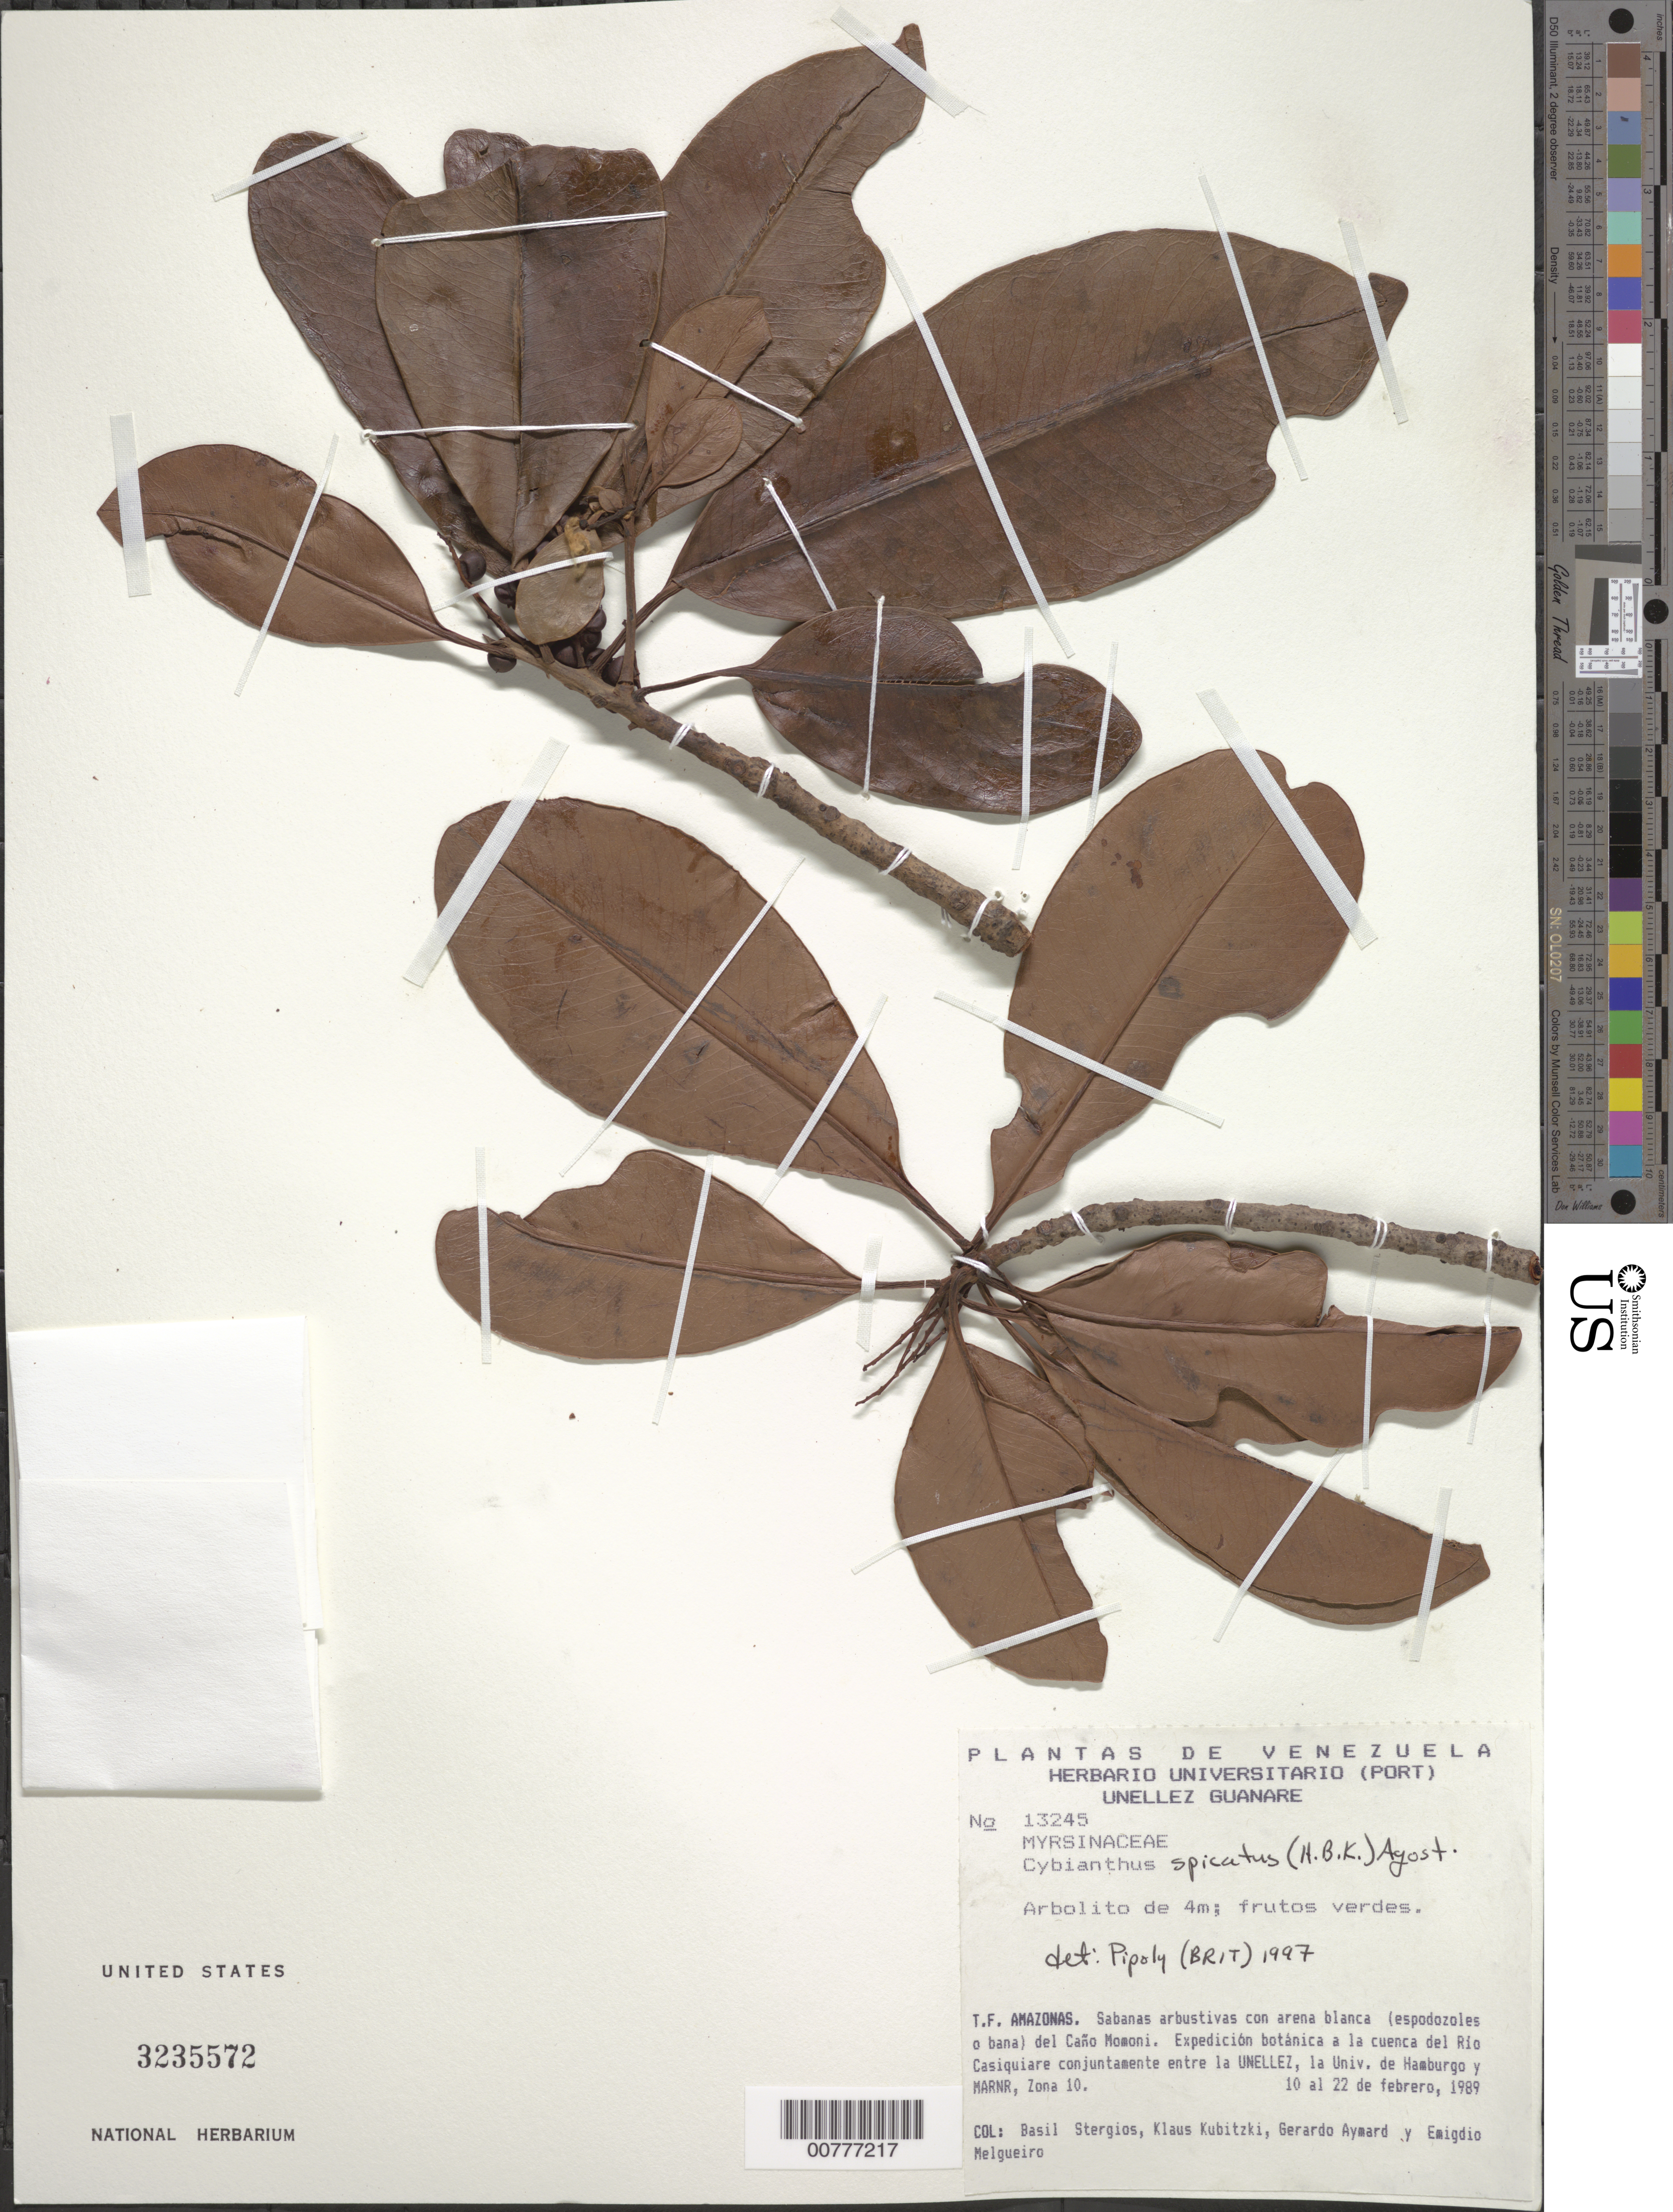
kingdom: Plantae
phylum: Tracheophyta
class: Magnoliopsida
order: Ericales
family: Primulaceae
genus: Cybianthus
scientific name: Cybianthus spicatus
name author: (Kunth) G. Agostini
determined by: Pipoly, J. J., III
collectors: B. G. Stergios, K. Kubitzki, G. A. Aymard & E. Melgueiro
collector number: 13245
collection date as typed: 10-Feb-89 to 22-Feb-89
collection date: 1989-02-10/1989-02-22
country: Venezuela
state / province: Amazonas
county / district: Río Negro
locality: Río Casiquaire, Caño Momoni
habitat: Sabanas arbustivas con arena blanca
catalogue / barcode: US 3235572